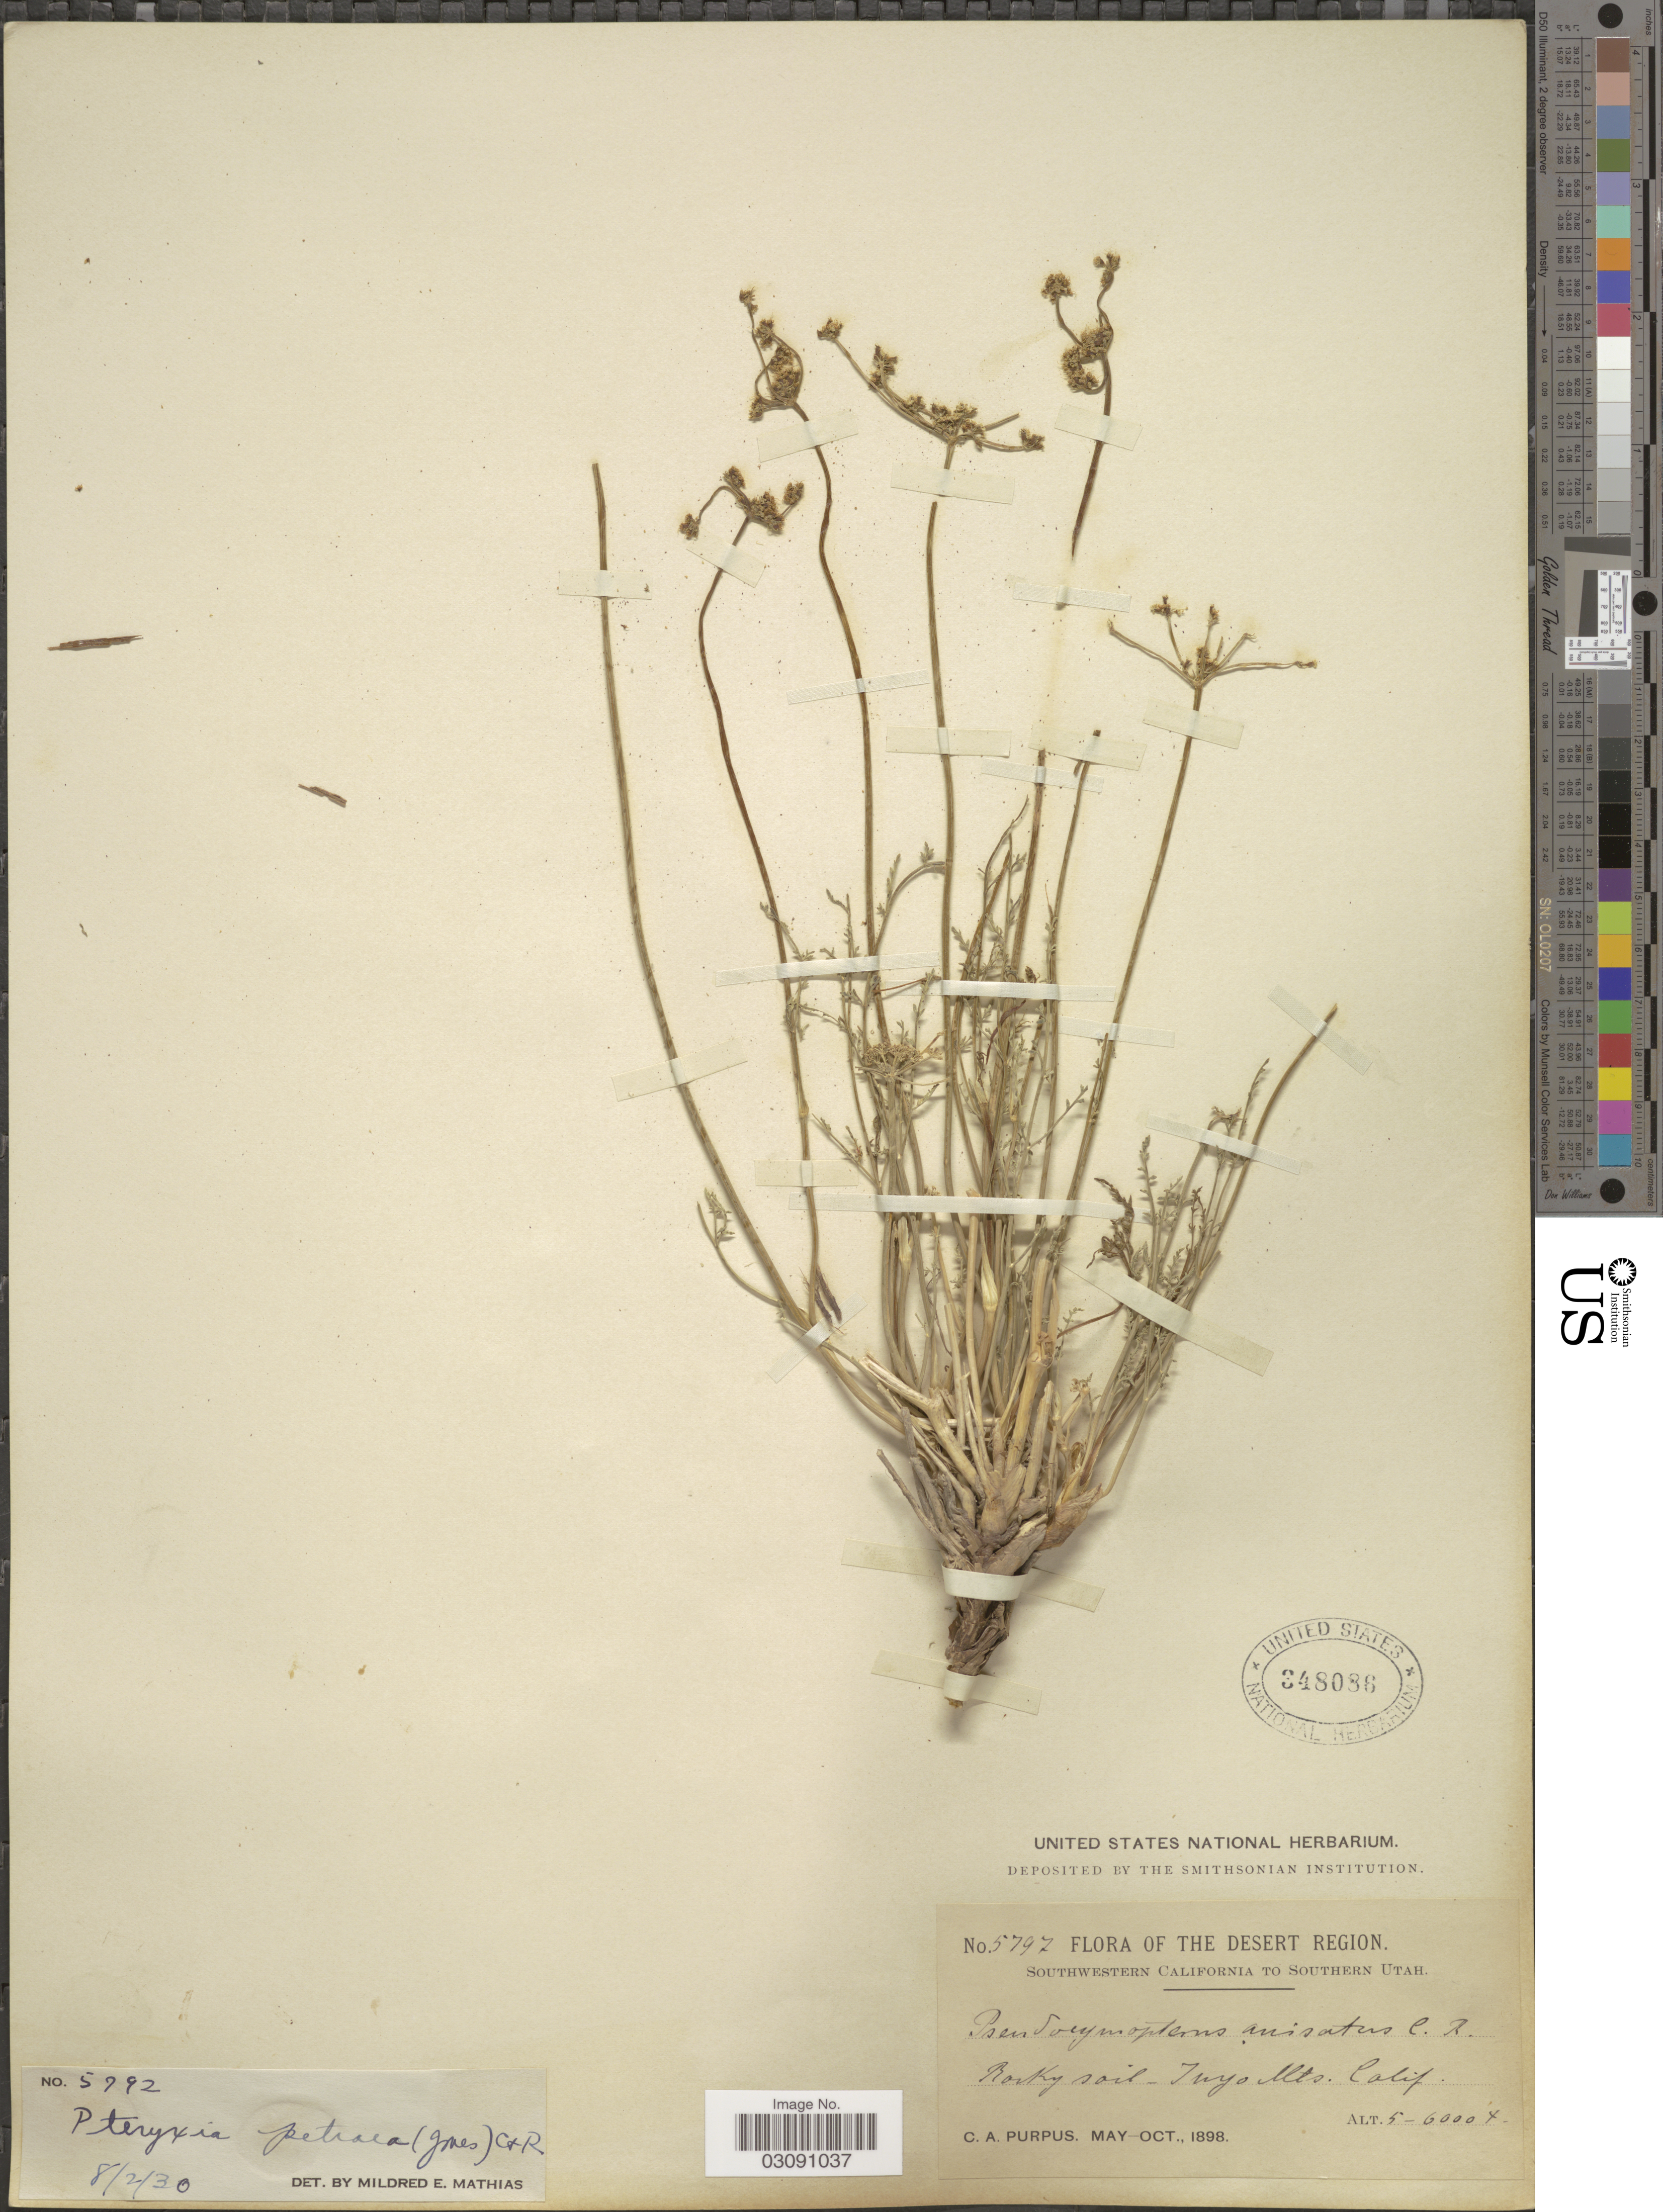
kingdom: Plantae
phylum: Tracheophyta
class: Magnoliopsida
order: Apiales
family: Apiaceae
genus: Pteryxia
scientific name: Pteryxia petraea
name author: (M.E. Jones) J.M. Coult. & Rose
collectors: C. A. Purpus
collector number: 5797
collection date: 1898-05/1898-10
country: United States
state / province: California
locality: The Desert Region, Southwestern California, Inyo Mts.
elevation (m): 1524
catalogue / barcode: US 348086